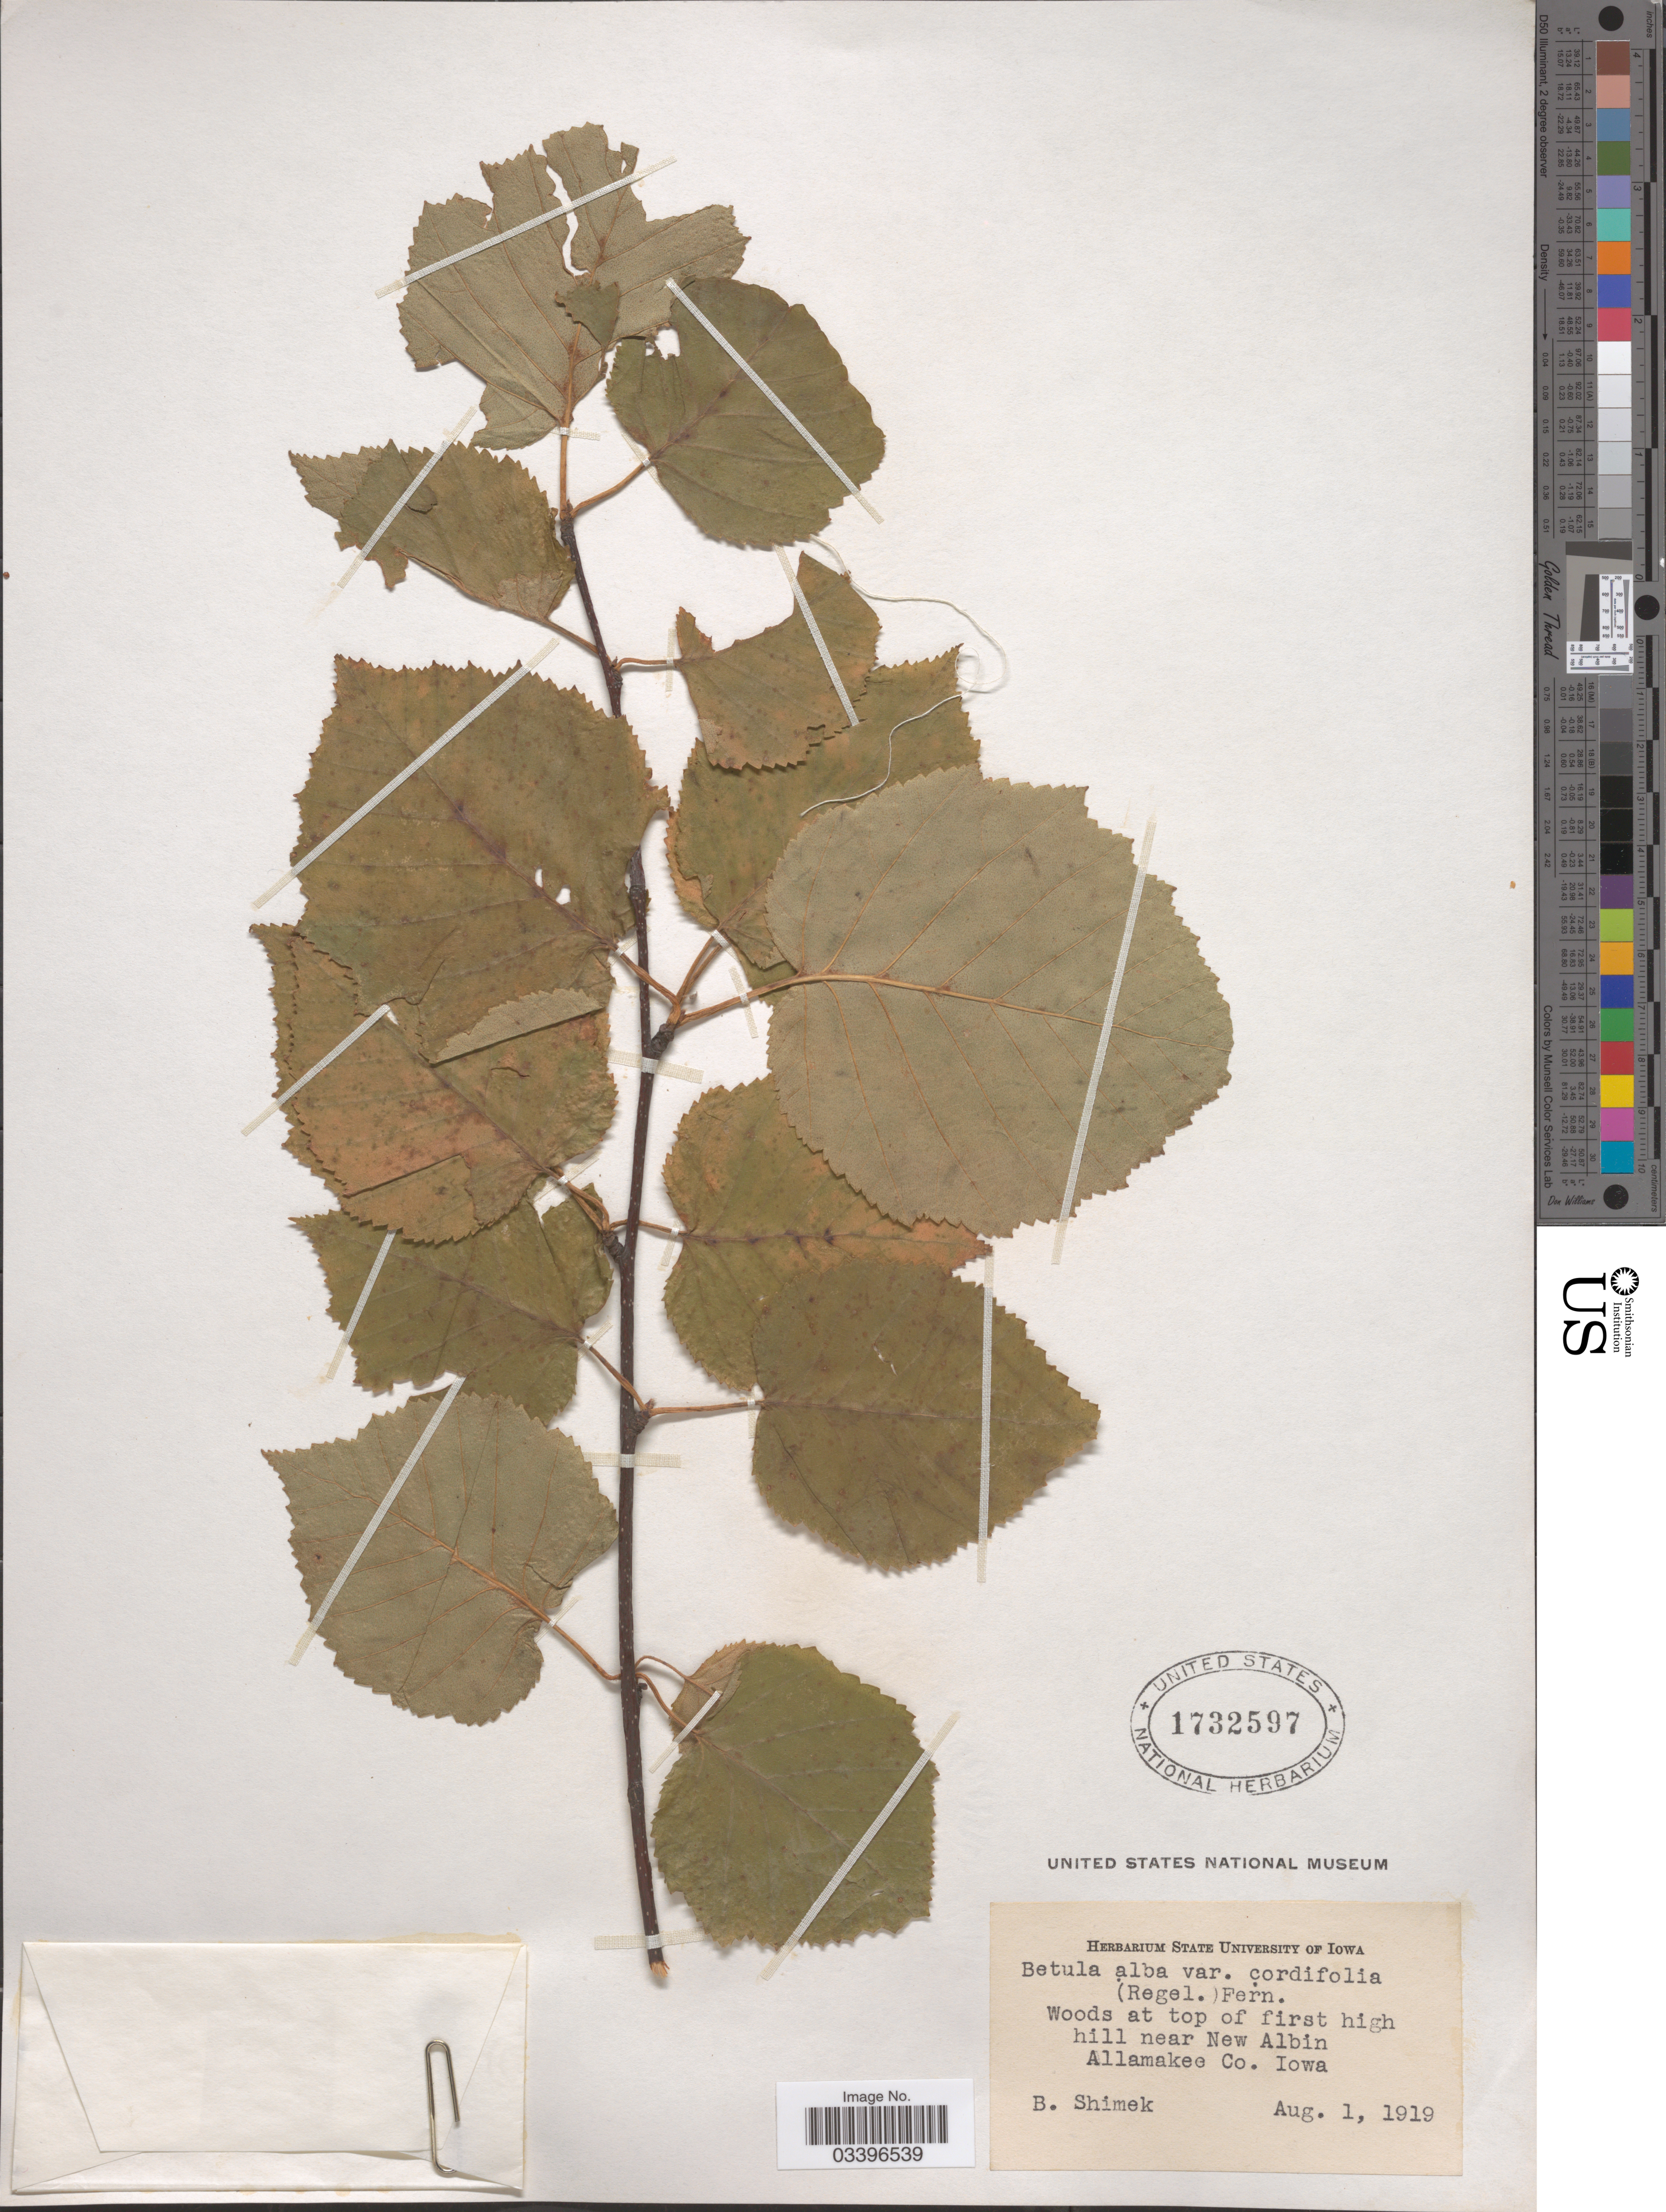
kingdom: Plantae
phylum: Tracheophyta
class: Magnoliopsida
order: Fagales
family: Betulaceae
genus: Betula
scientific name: Betula papyrifera var. cordifolia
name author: (Regel) Regel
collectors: B. Shimek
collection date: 1919-08-01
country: United States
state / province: Iowa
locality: Woods at top of first high hill near New Albin Allamakee Co.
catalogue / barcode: US 1732597